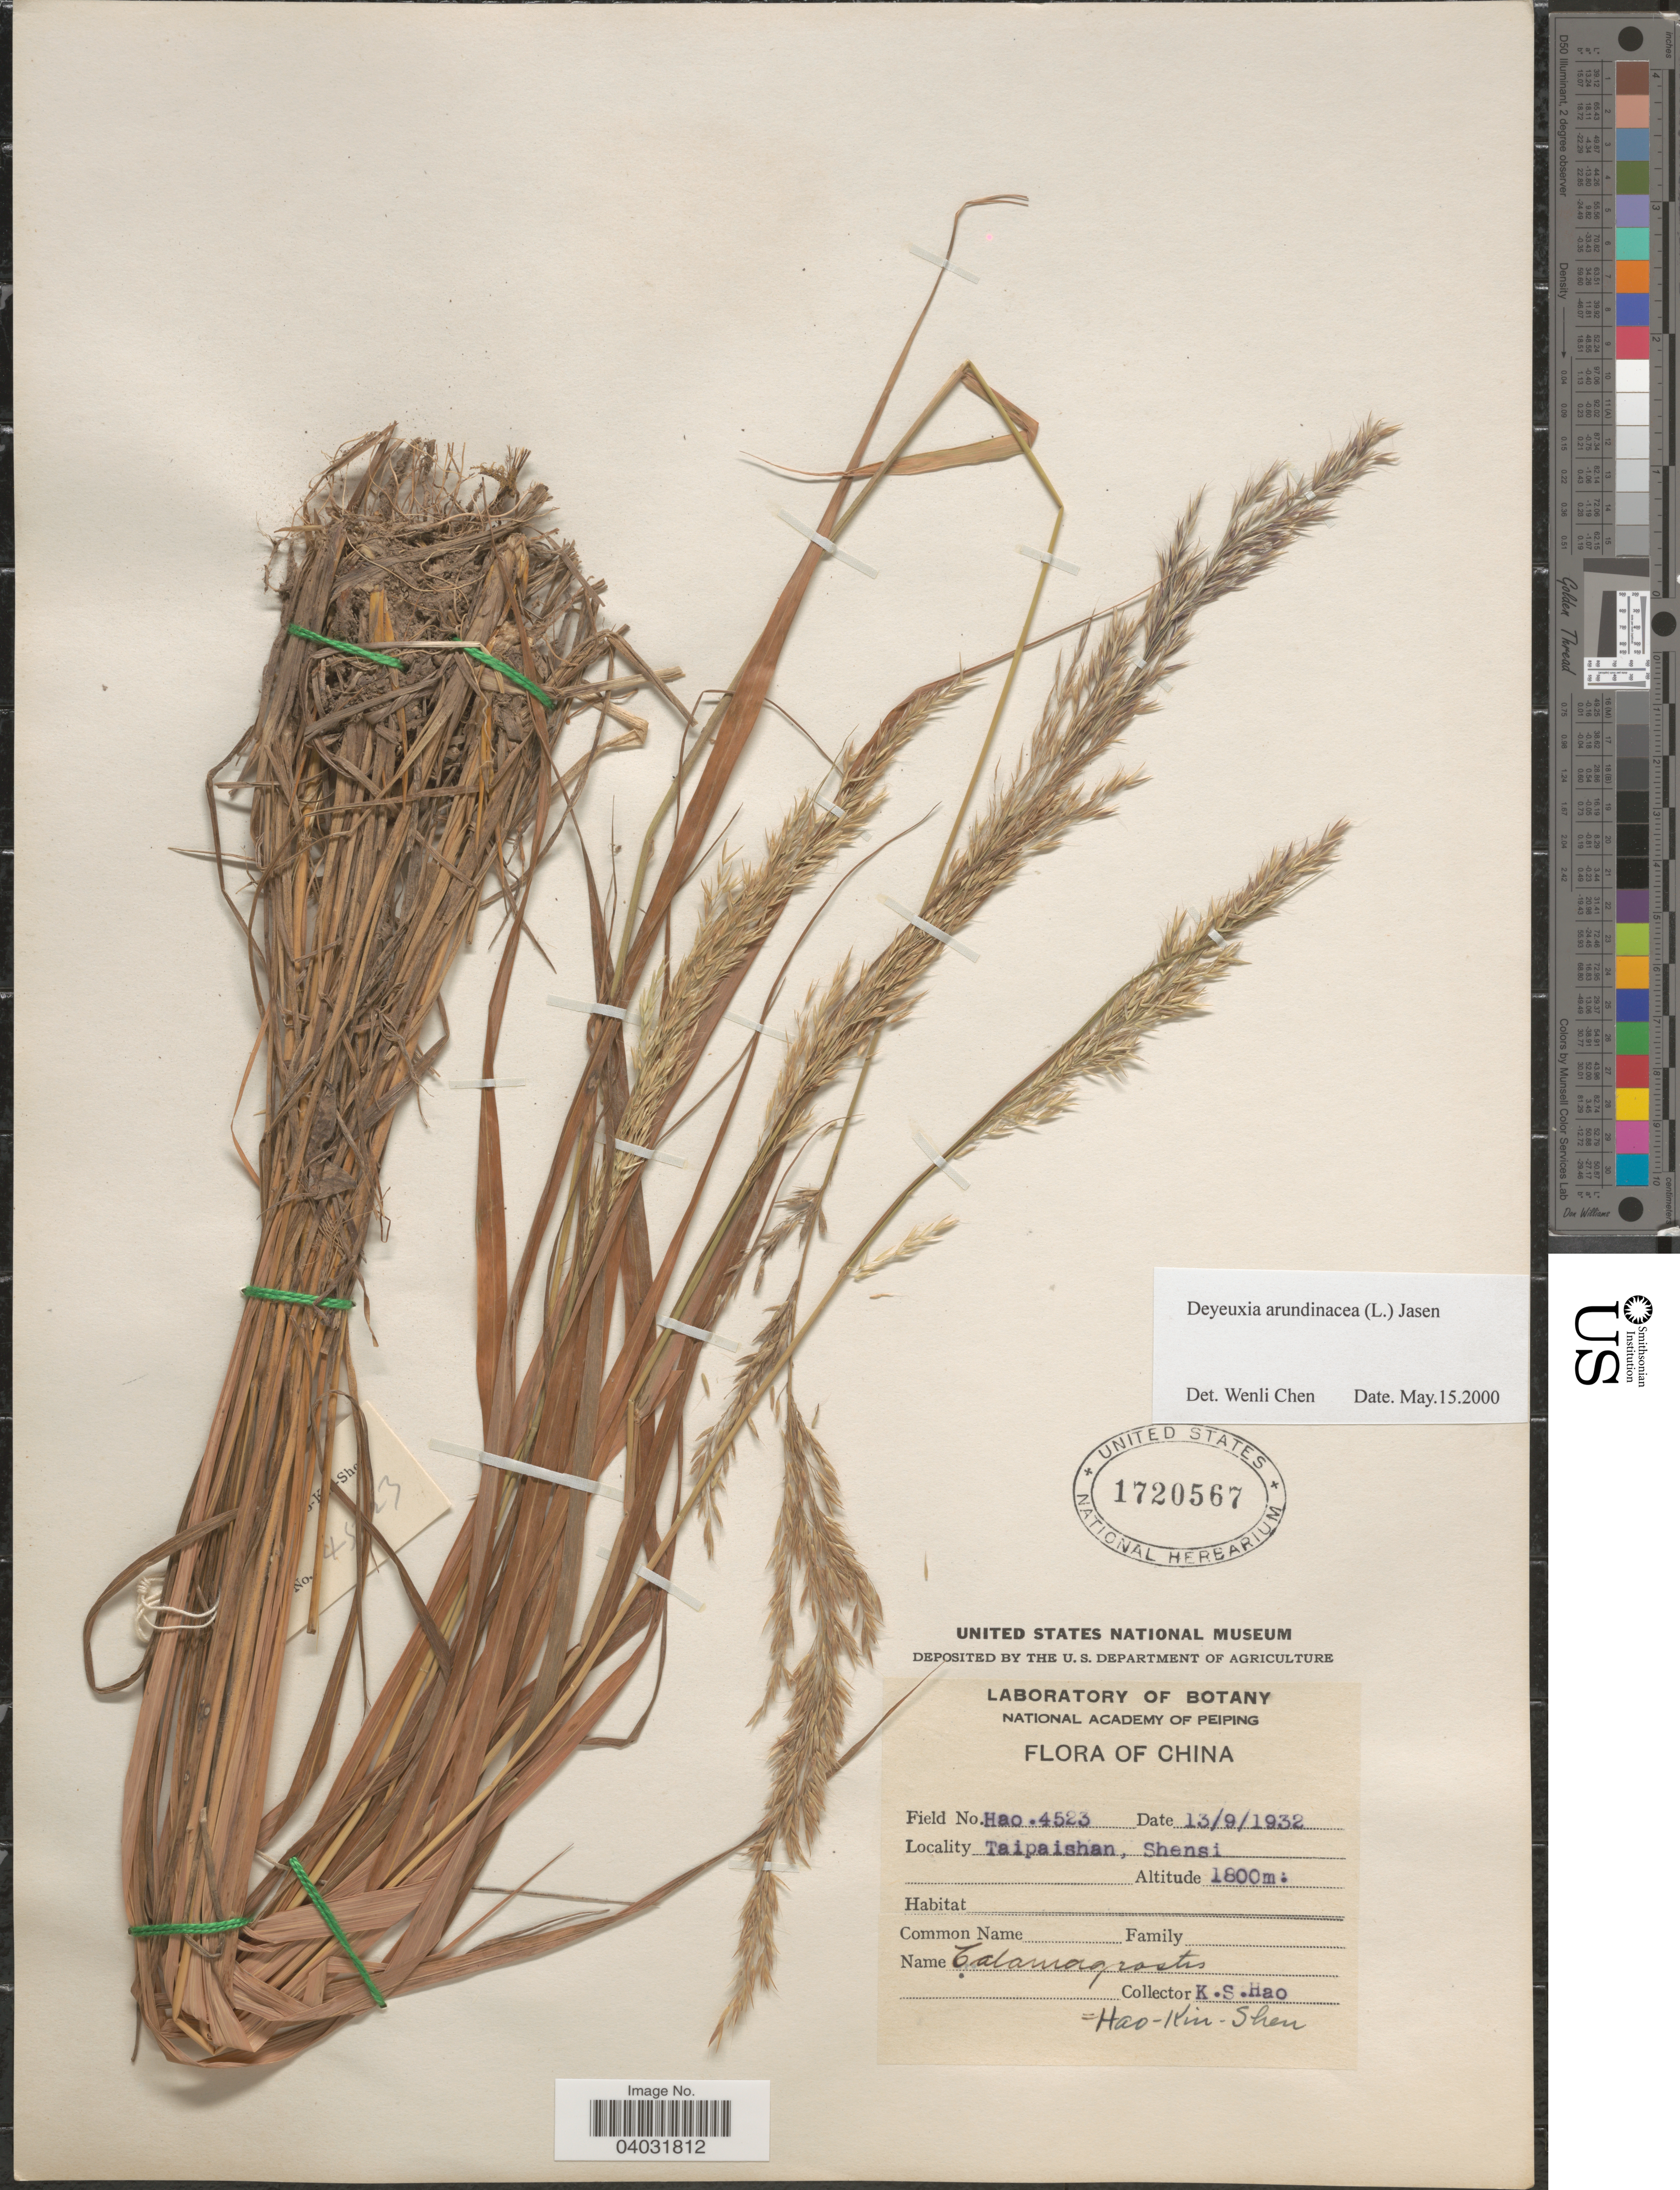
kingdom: Plantae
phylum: Tracheophyta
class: Liliopsida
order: Poales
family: Poaceae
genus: Calamagrostis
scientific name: Calamagrostis arundinacea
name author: (L.) Roth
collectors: K. S. Hao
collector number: Hao.4523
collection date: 1932-09-13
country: China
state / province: Shaanxi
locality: Taipaishan, Shensi.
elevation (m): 1800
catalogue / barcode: US 1720567